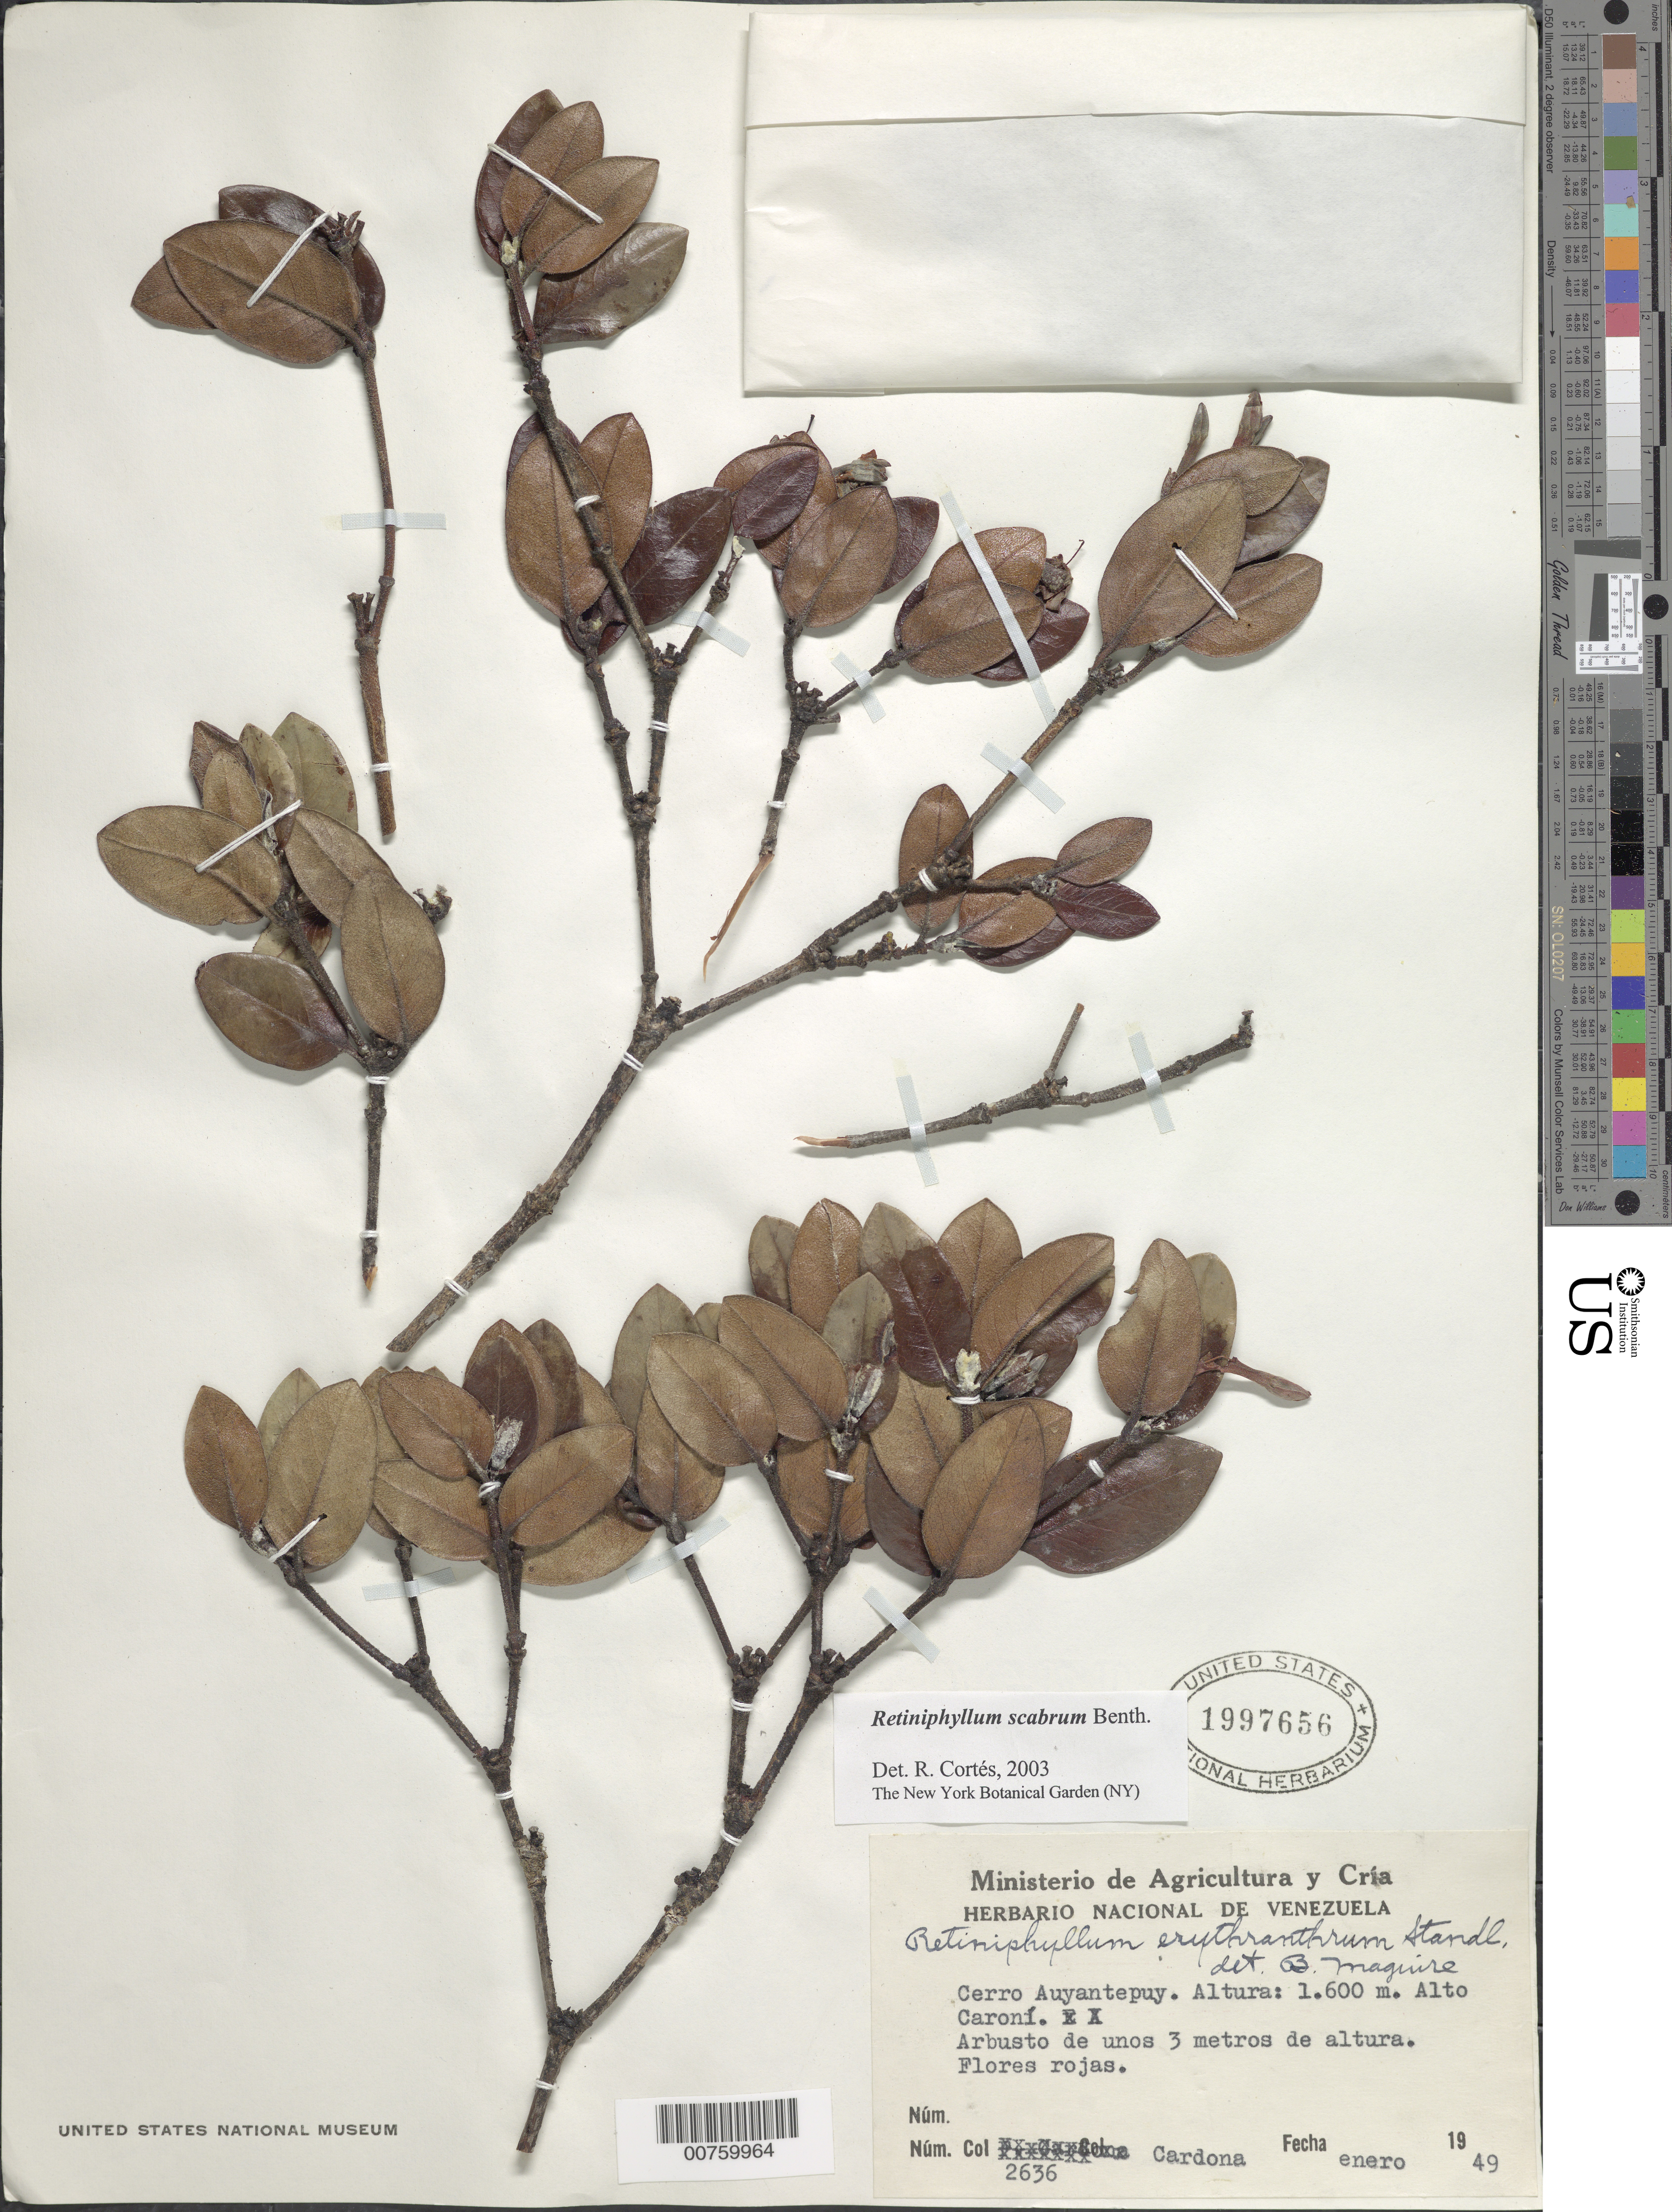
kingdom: Plantae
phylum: Tracheophyta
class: Magnoliopsida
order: Gentianales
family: Rubiaceae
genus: Retiniphyllum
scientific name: Retiniphyllum scabrum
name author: Benth.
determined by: Cortes R., G.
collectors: F. Cardona Puig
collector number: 2636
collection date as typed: Jan-49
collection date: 1949-01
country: Venezuela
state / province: Bolívar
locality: Cerro Auyantepuí, Alto Río Caroní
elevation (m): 1600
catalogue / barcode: US 1997656